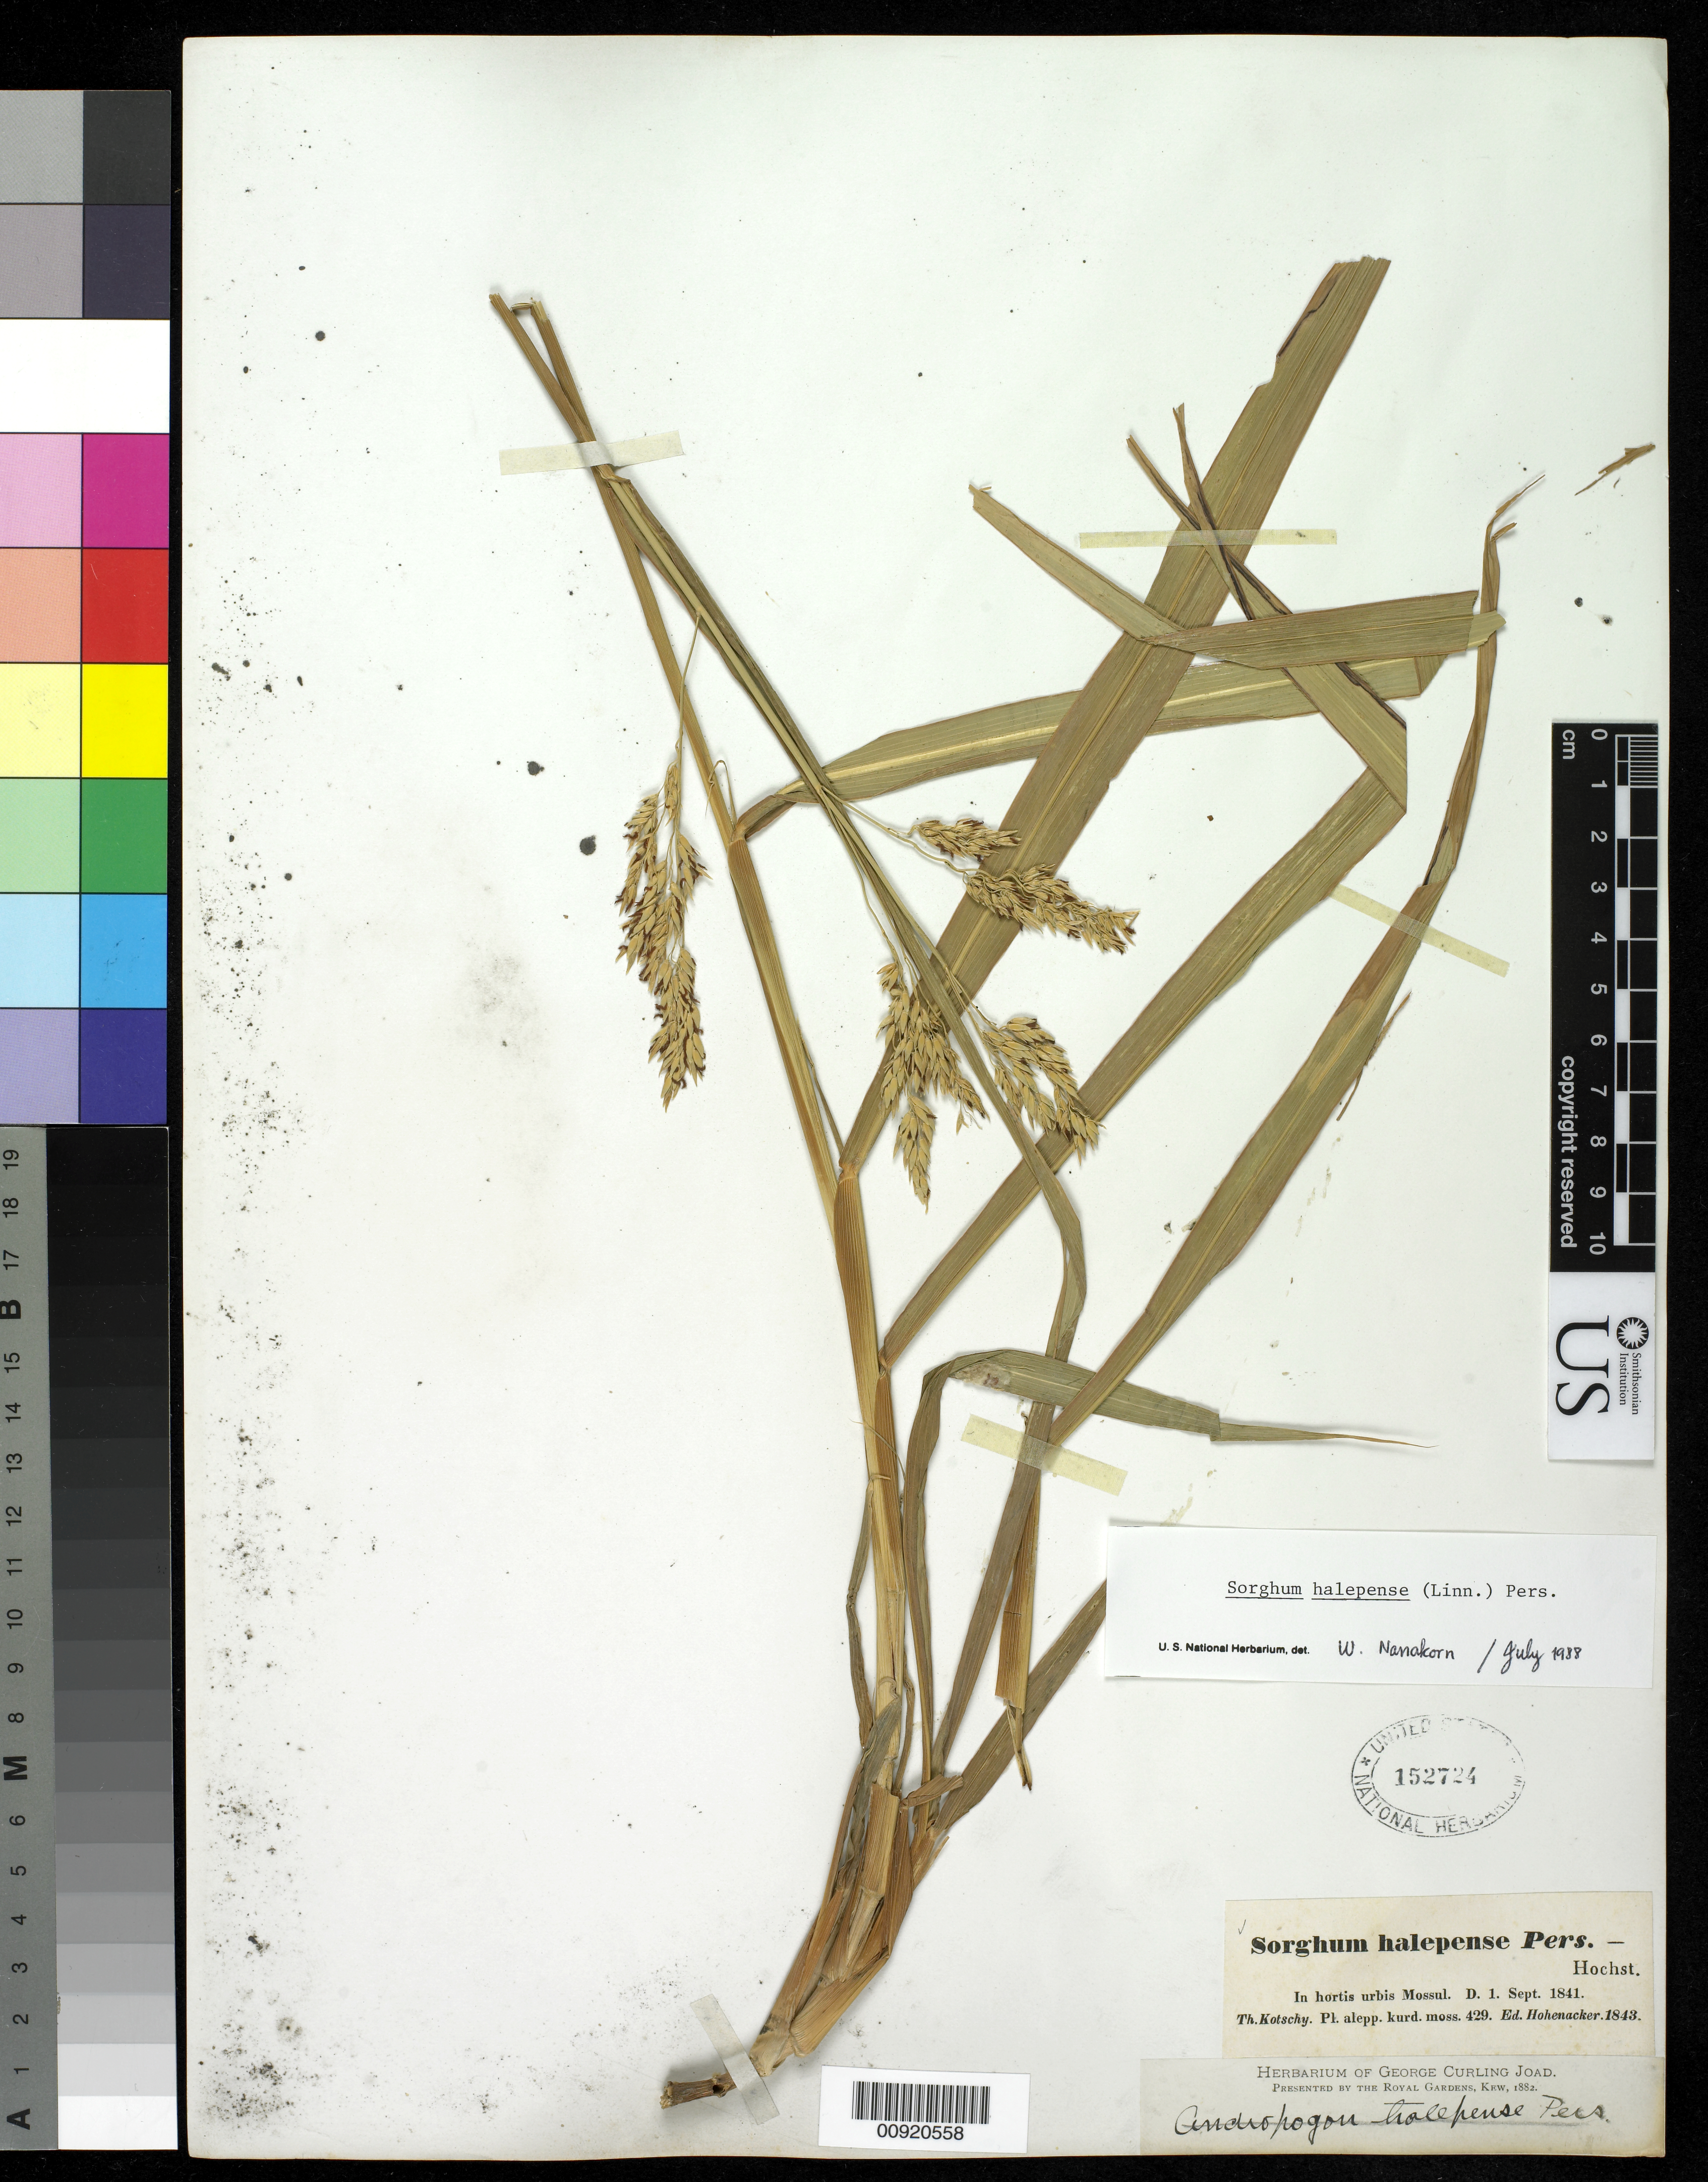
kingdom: Plantae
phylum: Tracheophyta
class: Liliopsida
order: Poales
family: Poaceae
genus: Sorghum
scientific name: Sorghum halepense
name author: (L.) Pers.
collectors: K. G. Kotschy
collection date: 1841-09-01/1841-09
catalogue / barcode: US 152724